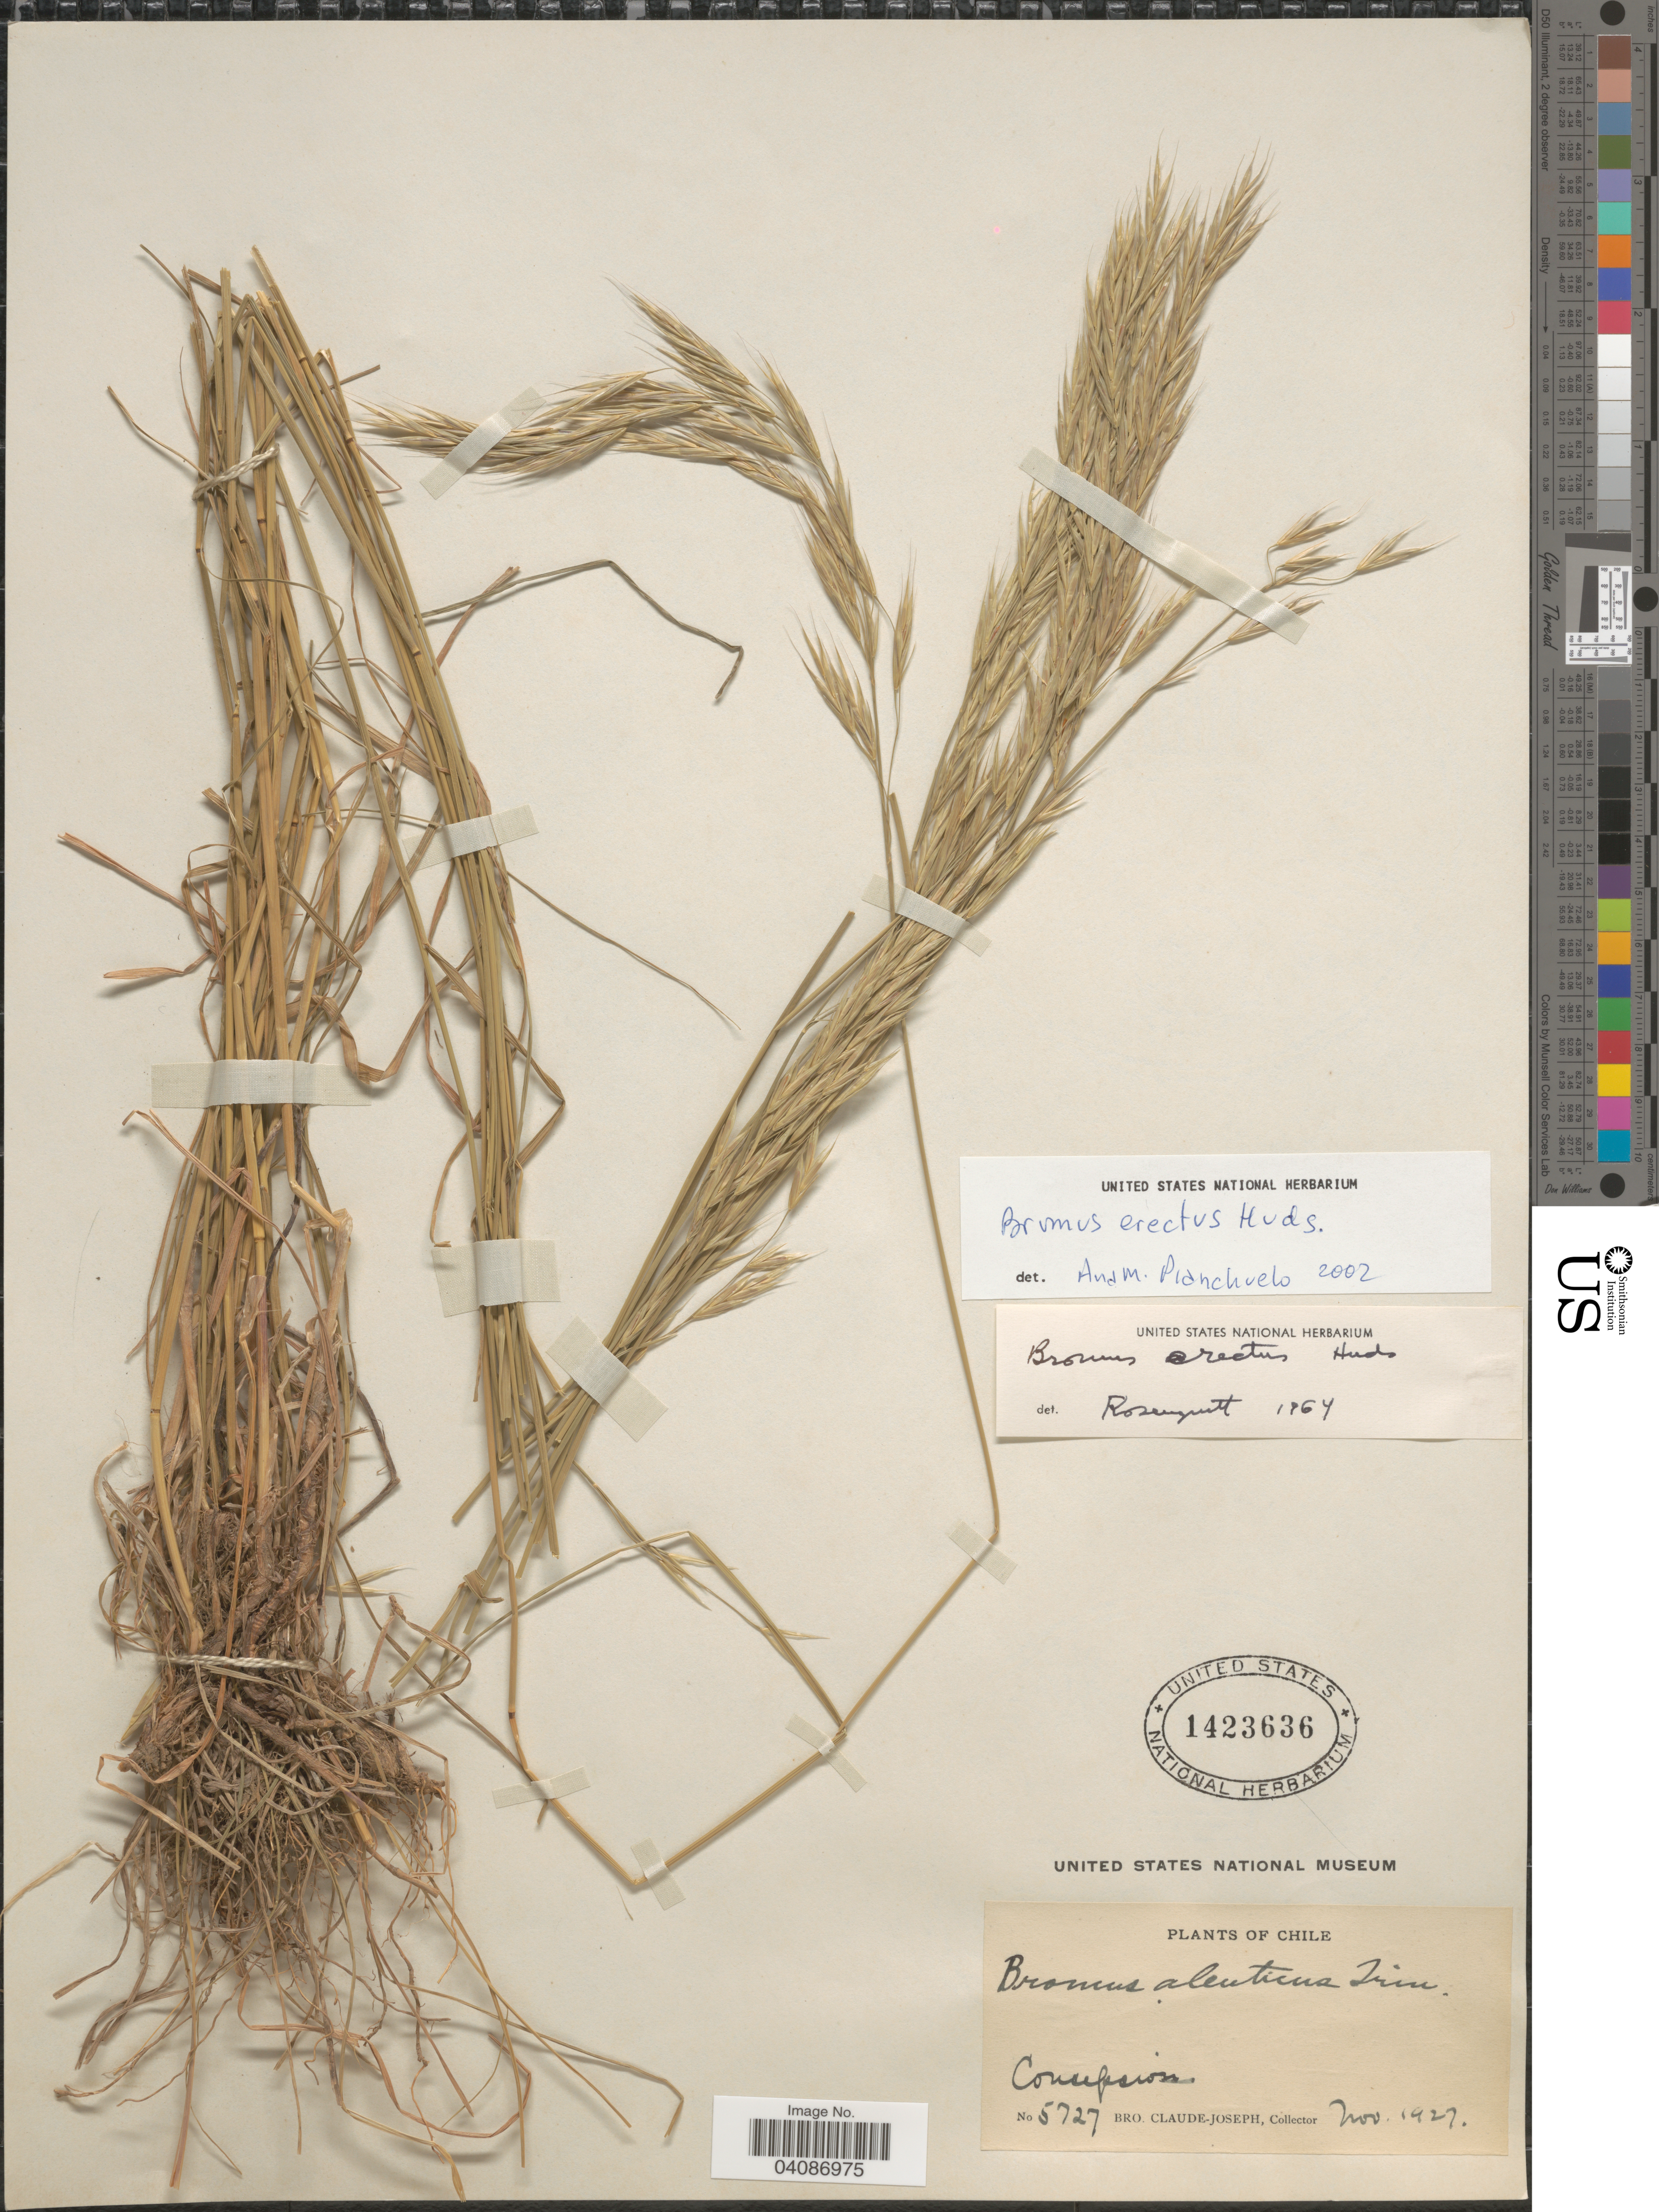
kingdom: Plantae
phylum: Tracheophyta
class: Liliopsida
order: Poales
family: Poaceae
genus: Bromus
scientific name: Bromus erectus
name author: Huds.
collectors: Bro. Claude-Joseph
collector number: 5727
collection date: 1927-11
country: Chile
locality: Concepcion.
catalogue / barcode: US 1423636